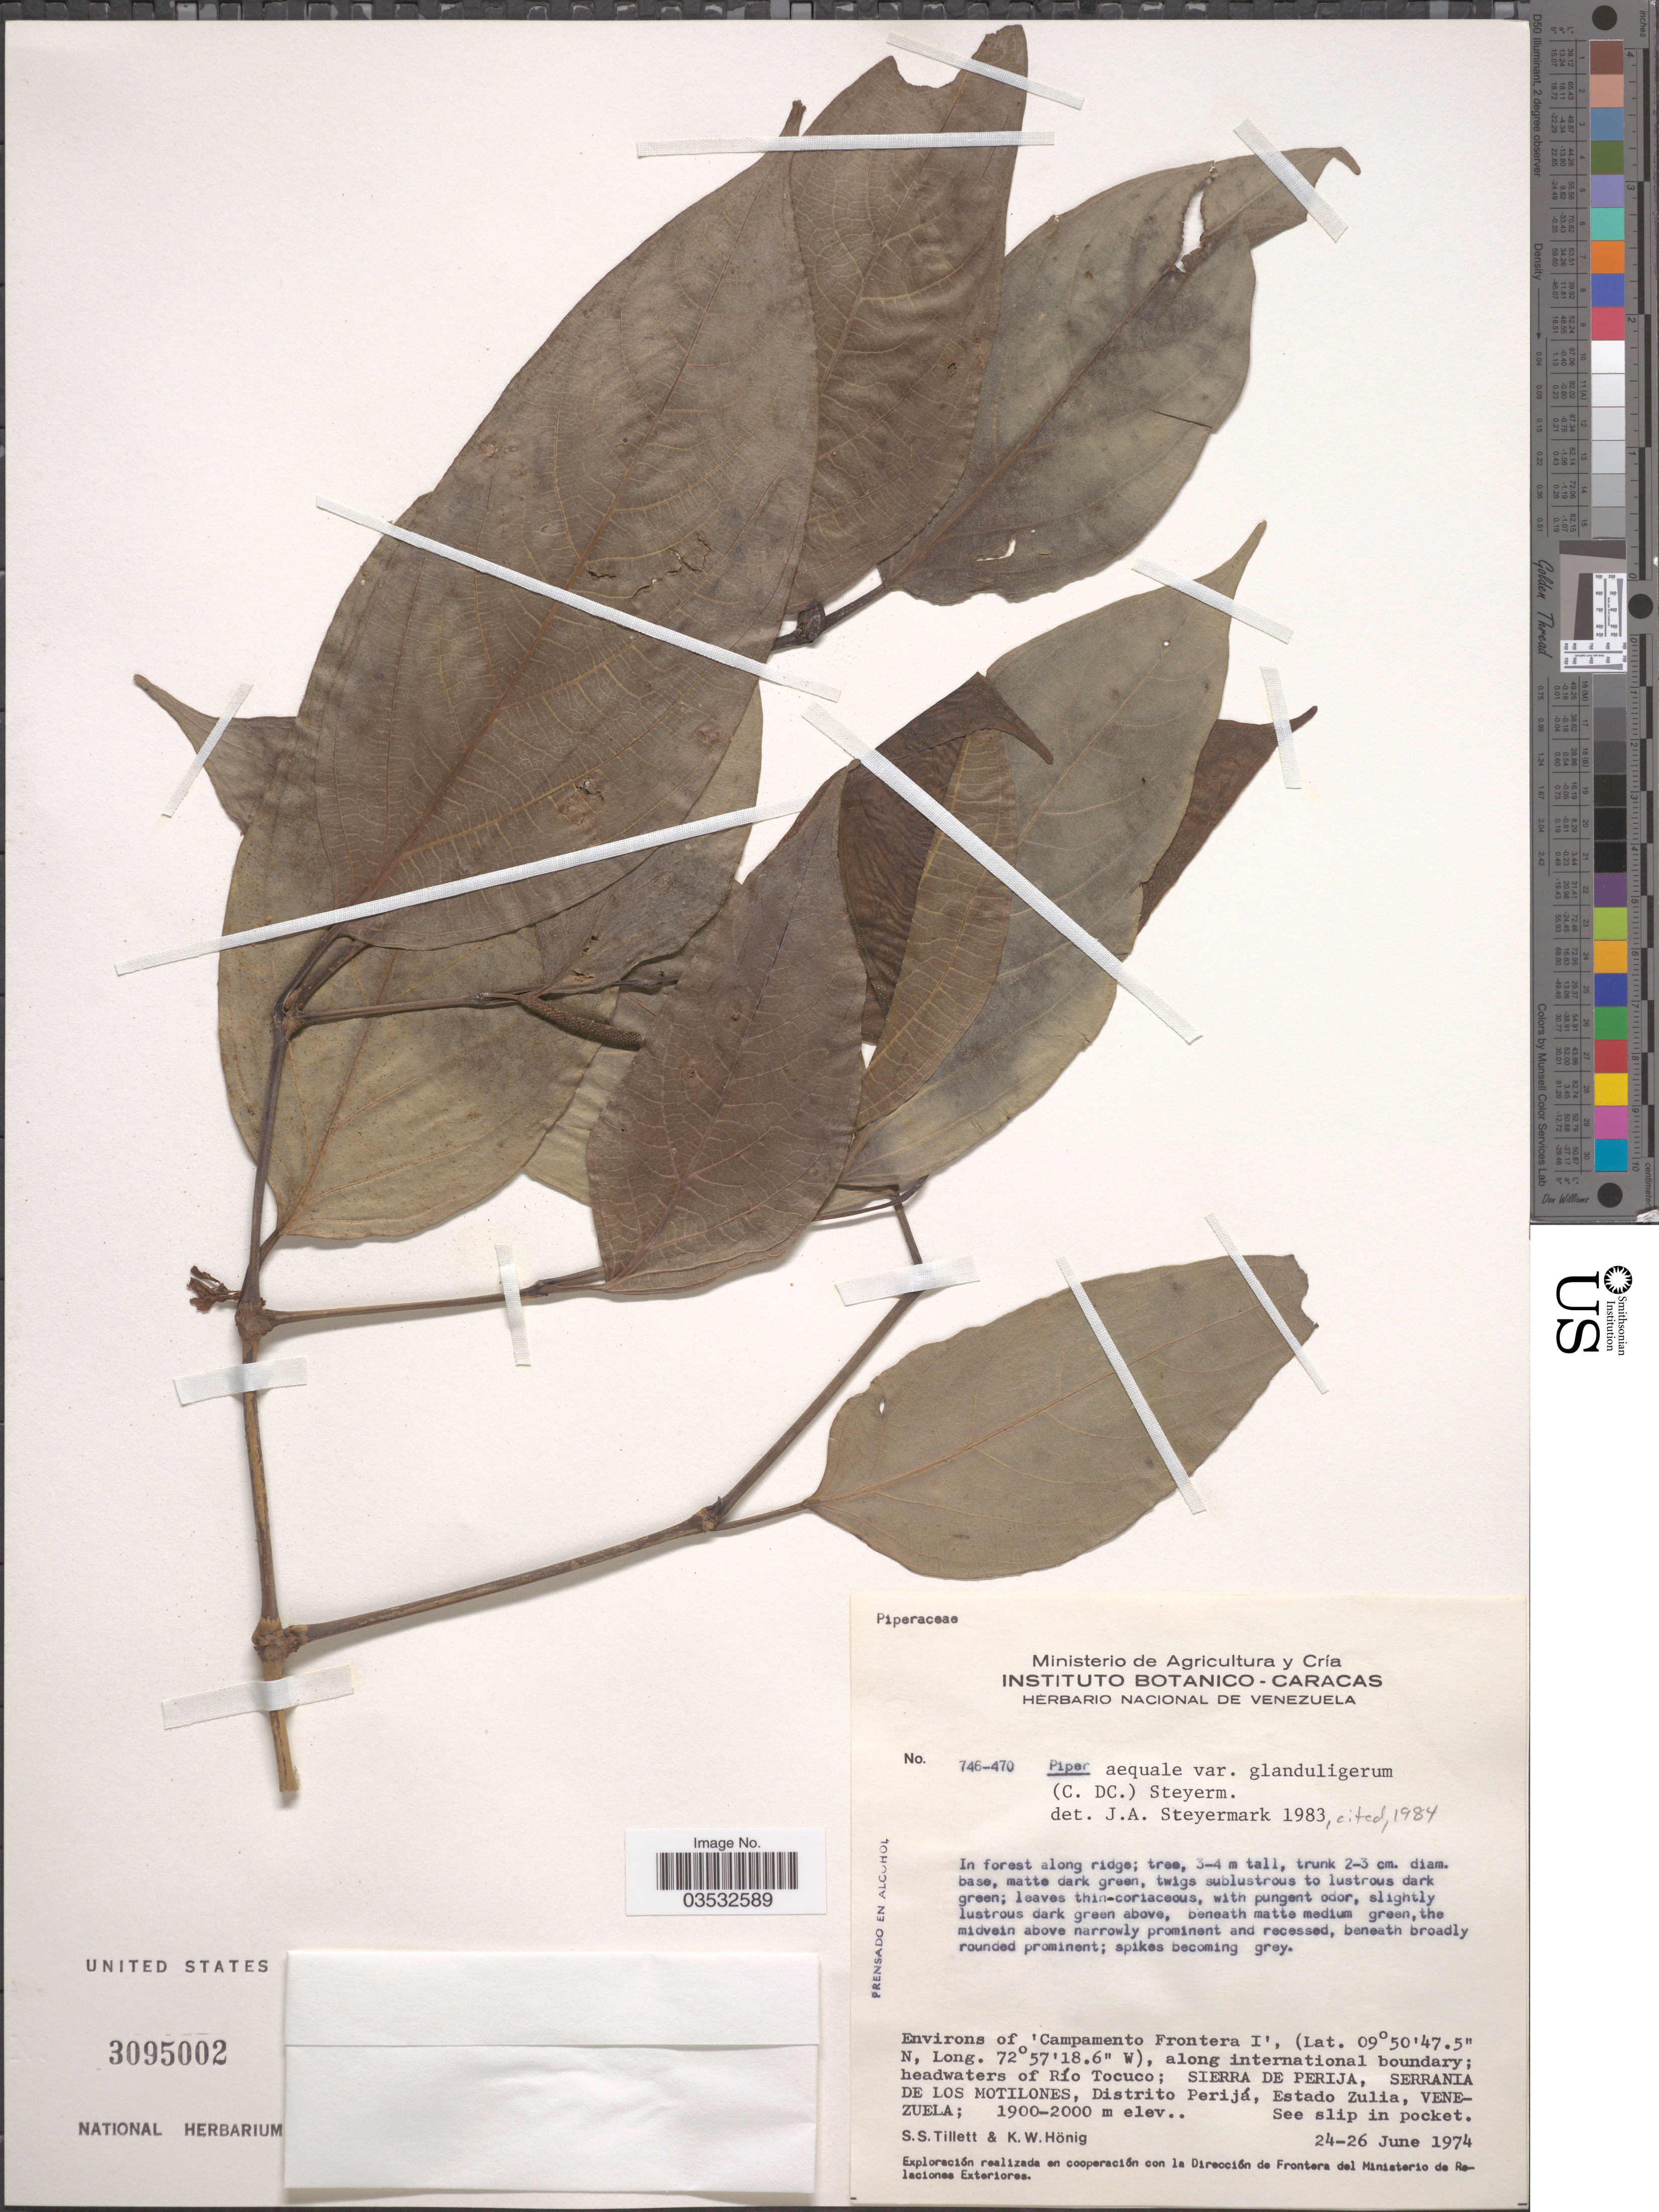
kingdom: Plantae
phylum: Tracheophyta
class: Magnoliopsida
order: Piperales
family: Piperaceae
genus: Piper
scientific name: Piper glanduligerum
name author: C. DC.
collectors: S. S. Tillett & K. Hönig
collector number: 746/470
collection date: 1974-06-24/1974-06-26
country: Venezuela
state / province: Zulia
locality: Environs of 'Campamento Frontera I', along international boundary; headwaters of Río Tocuco; Sierra de Perija, Serrania de Los Motilones, Distrito Perijá.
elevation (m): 1900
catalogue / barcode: US 3095002